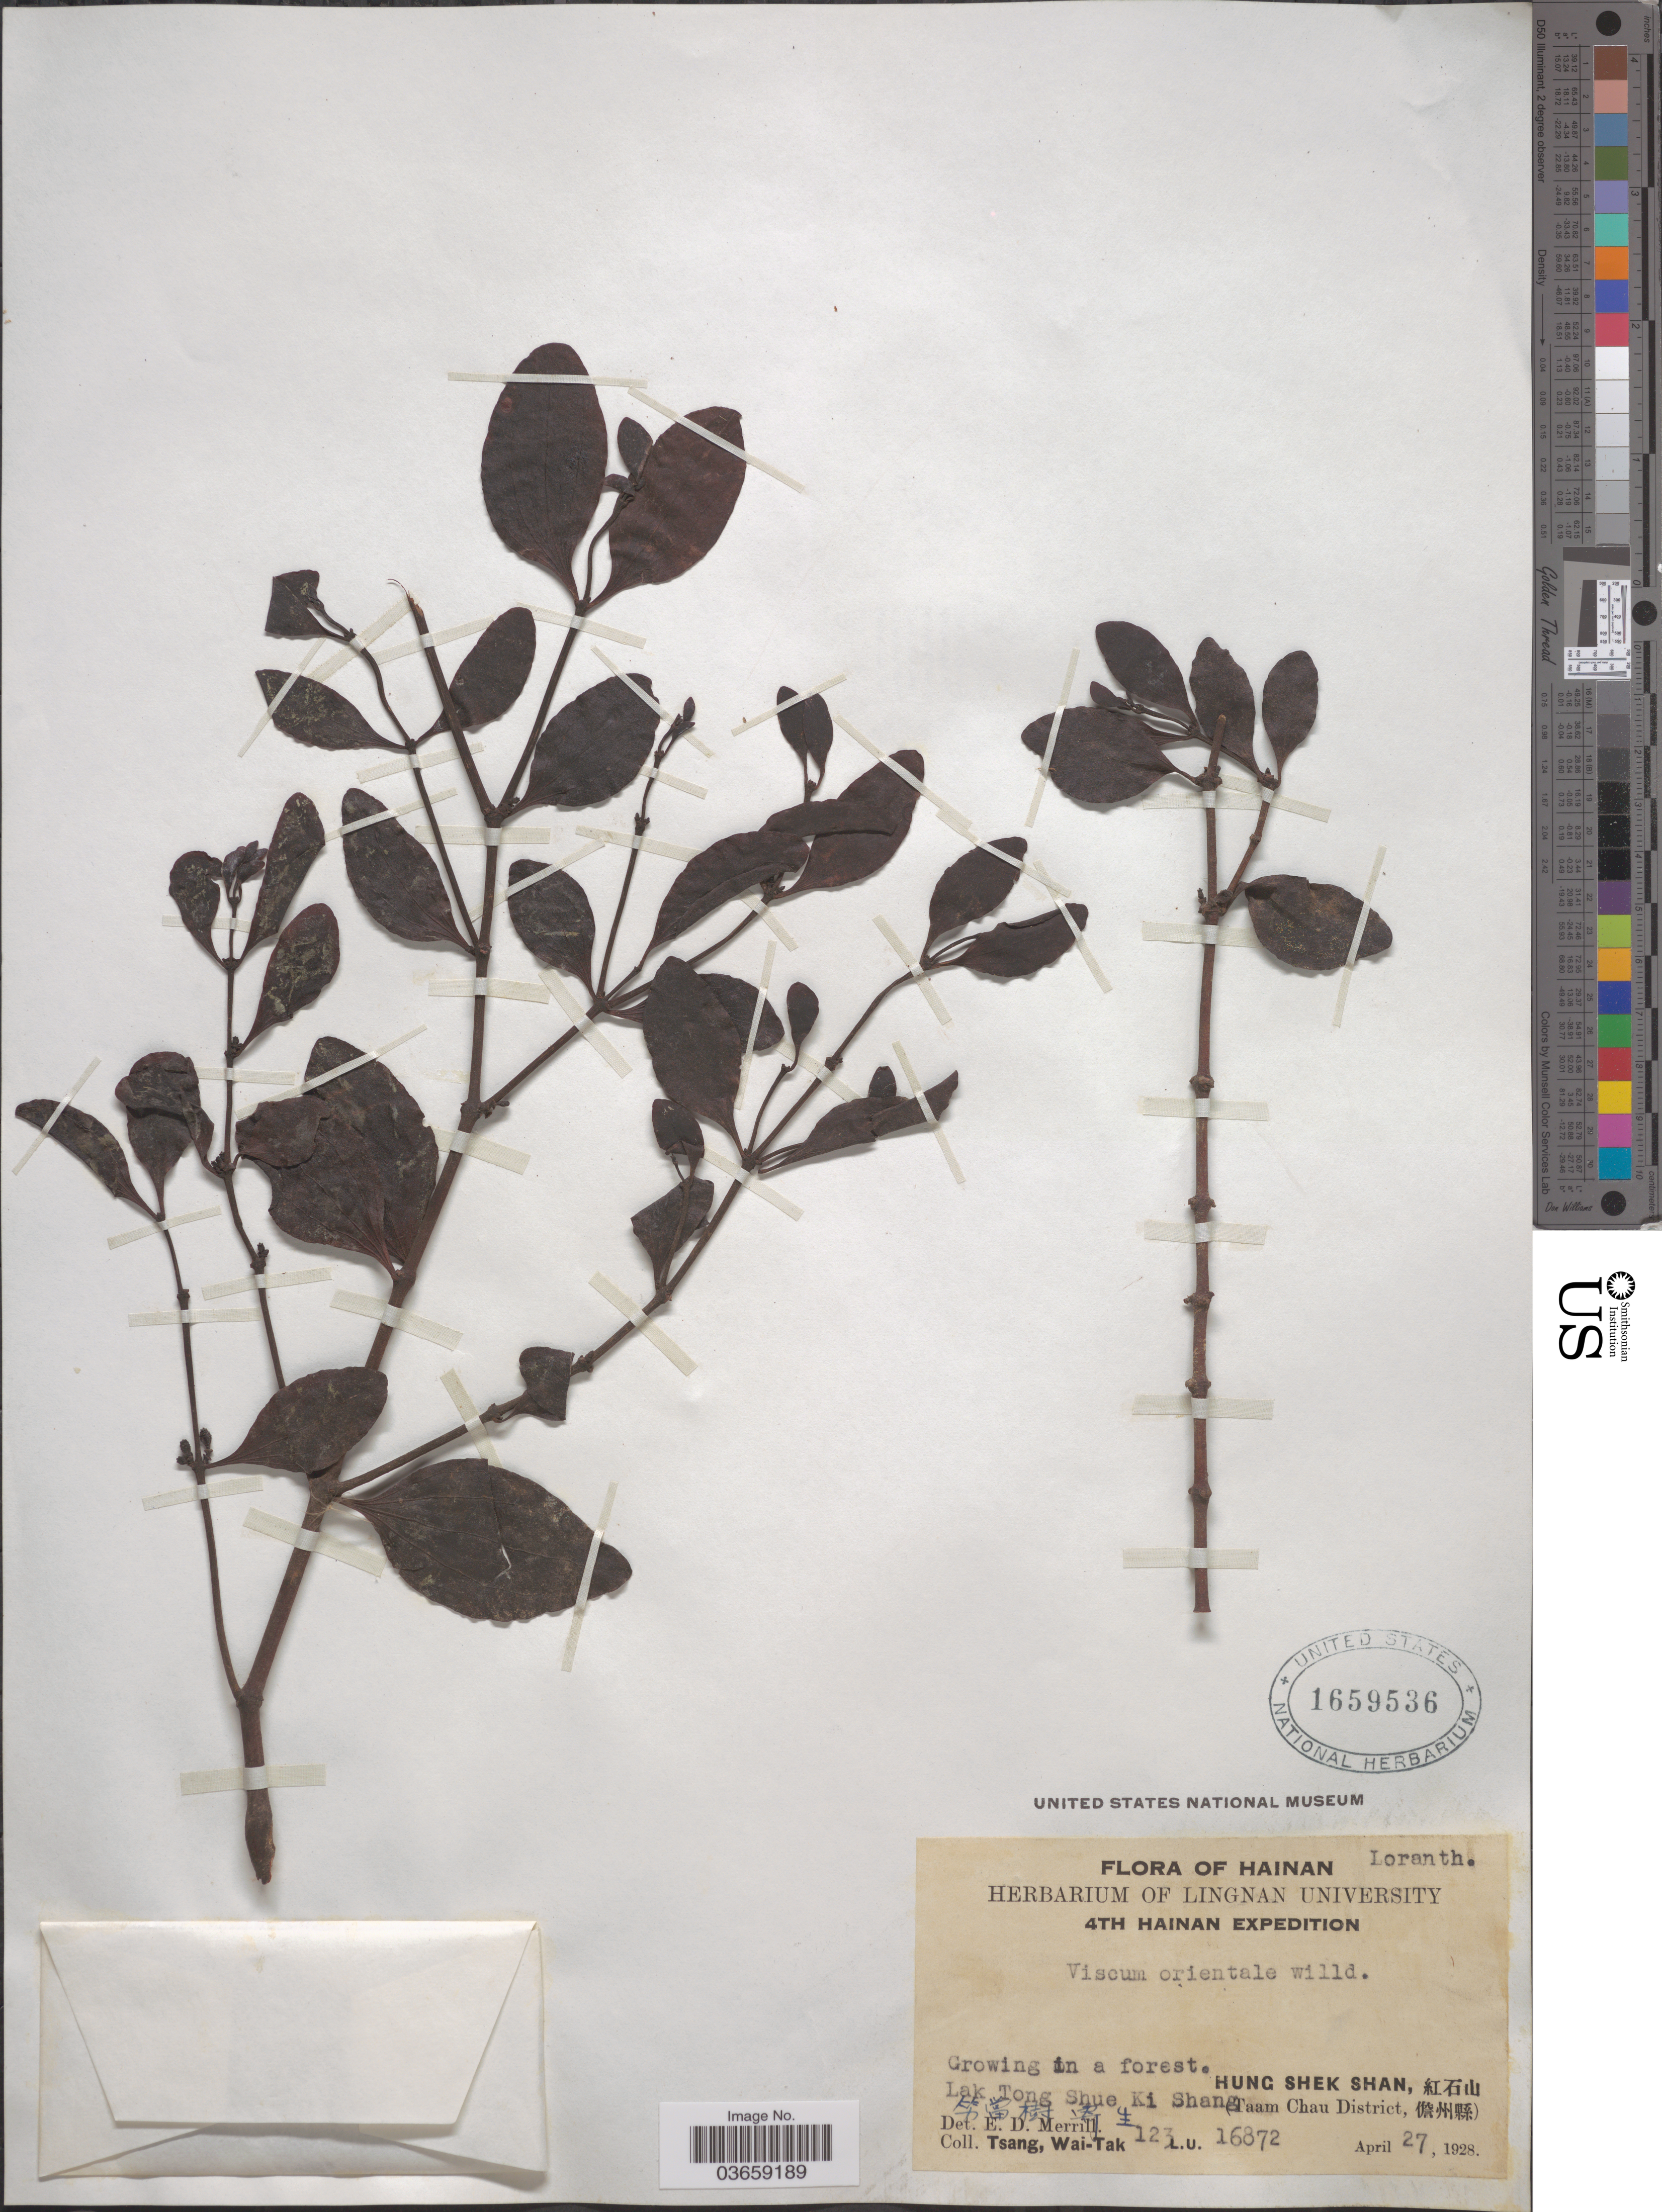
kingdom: Plantae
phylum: Tracheophyta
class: Magnoliopsida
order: Santalales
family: Viscaceae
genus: Viscum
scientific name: Viscum orientale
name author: DC.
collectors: W. T. Tsang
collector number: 123L.U.16872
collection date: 1928-04-27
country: China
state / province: Hainan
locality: LakongShue Ki Shang . Hung Shek Shan, (Taam Chau District.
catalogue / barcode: US 1659536